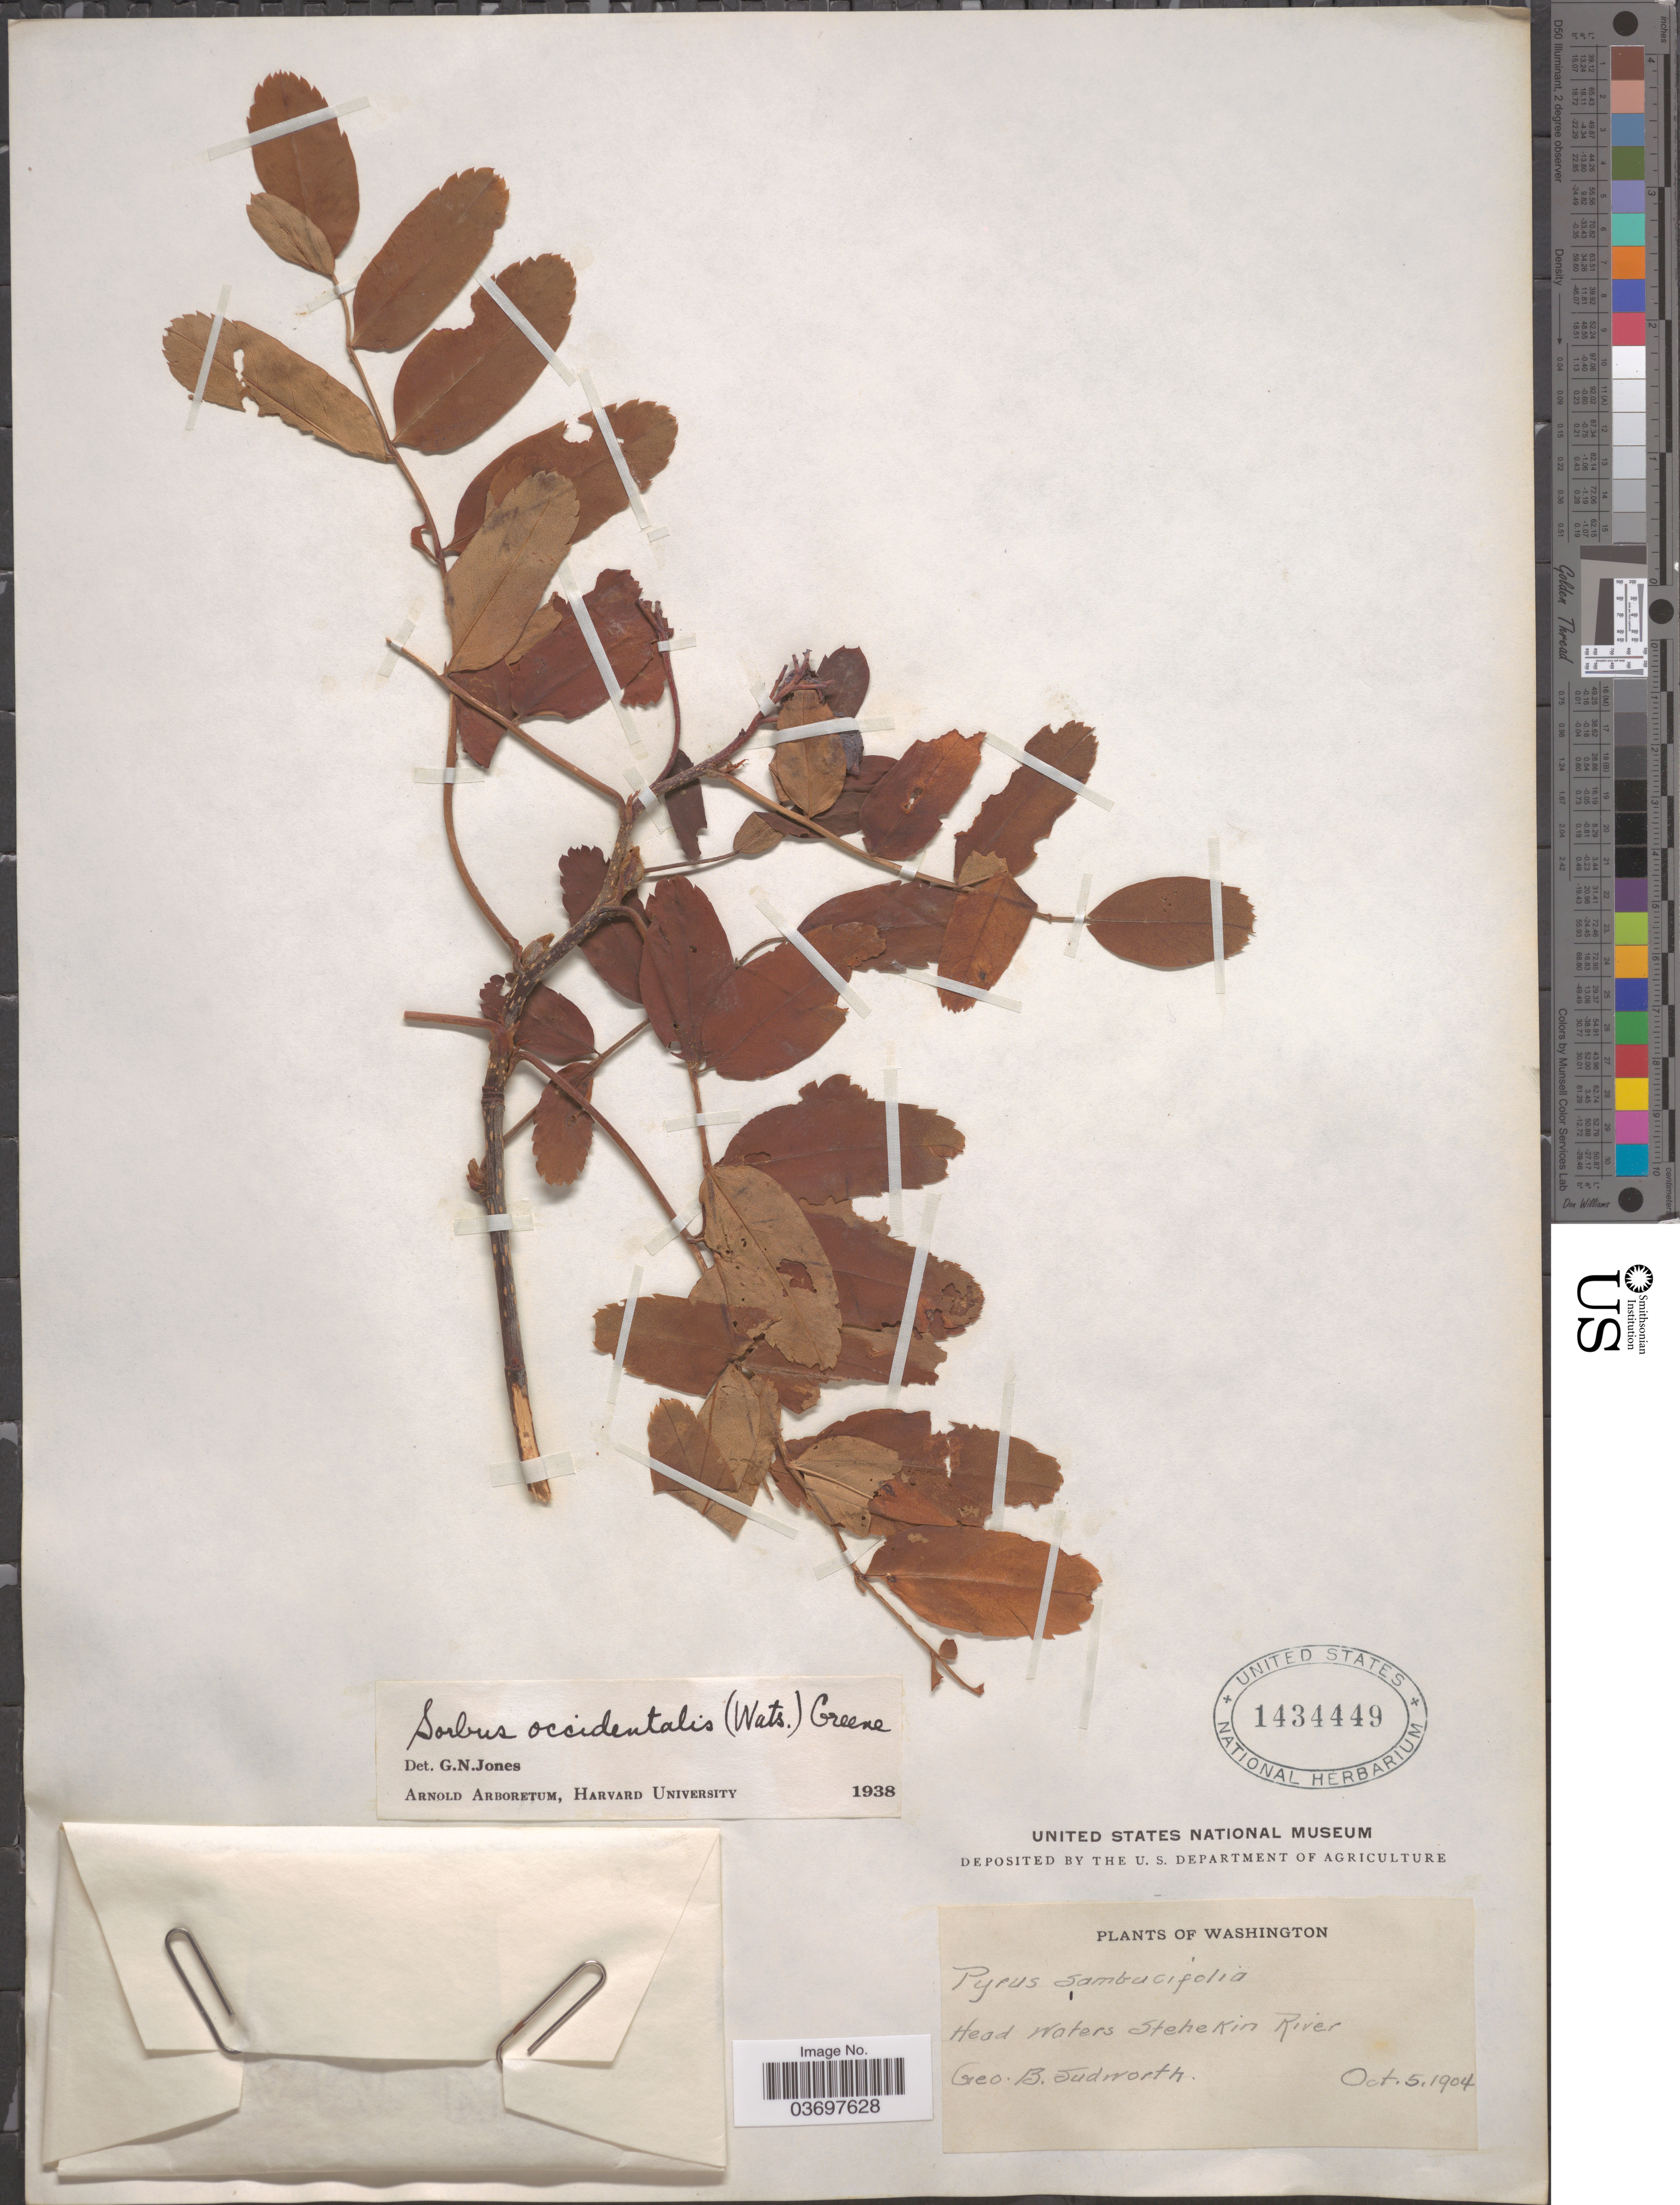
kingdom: Plantae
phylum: Tracheophyta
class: Magnoliopsida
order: Rosales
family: Rosaceae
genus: Sorbus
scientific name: Sorbus pumila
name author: Raf.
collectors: G. B. Sudworth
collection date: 1904-10-05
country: United States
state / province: Washington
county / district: Chelan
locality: Head Waters Stehekin River.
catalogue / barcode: US 1434449